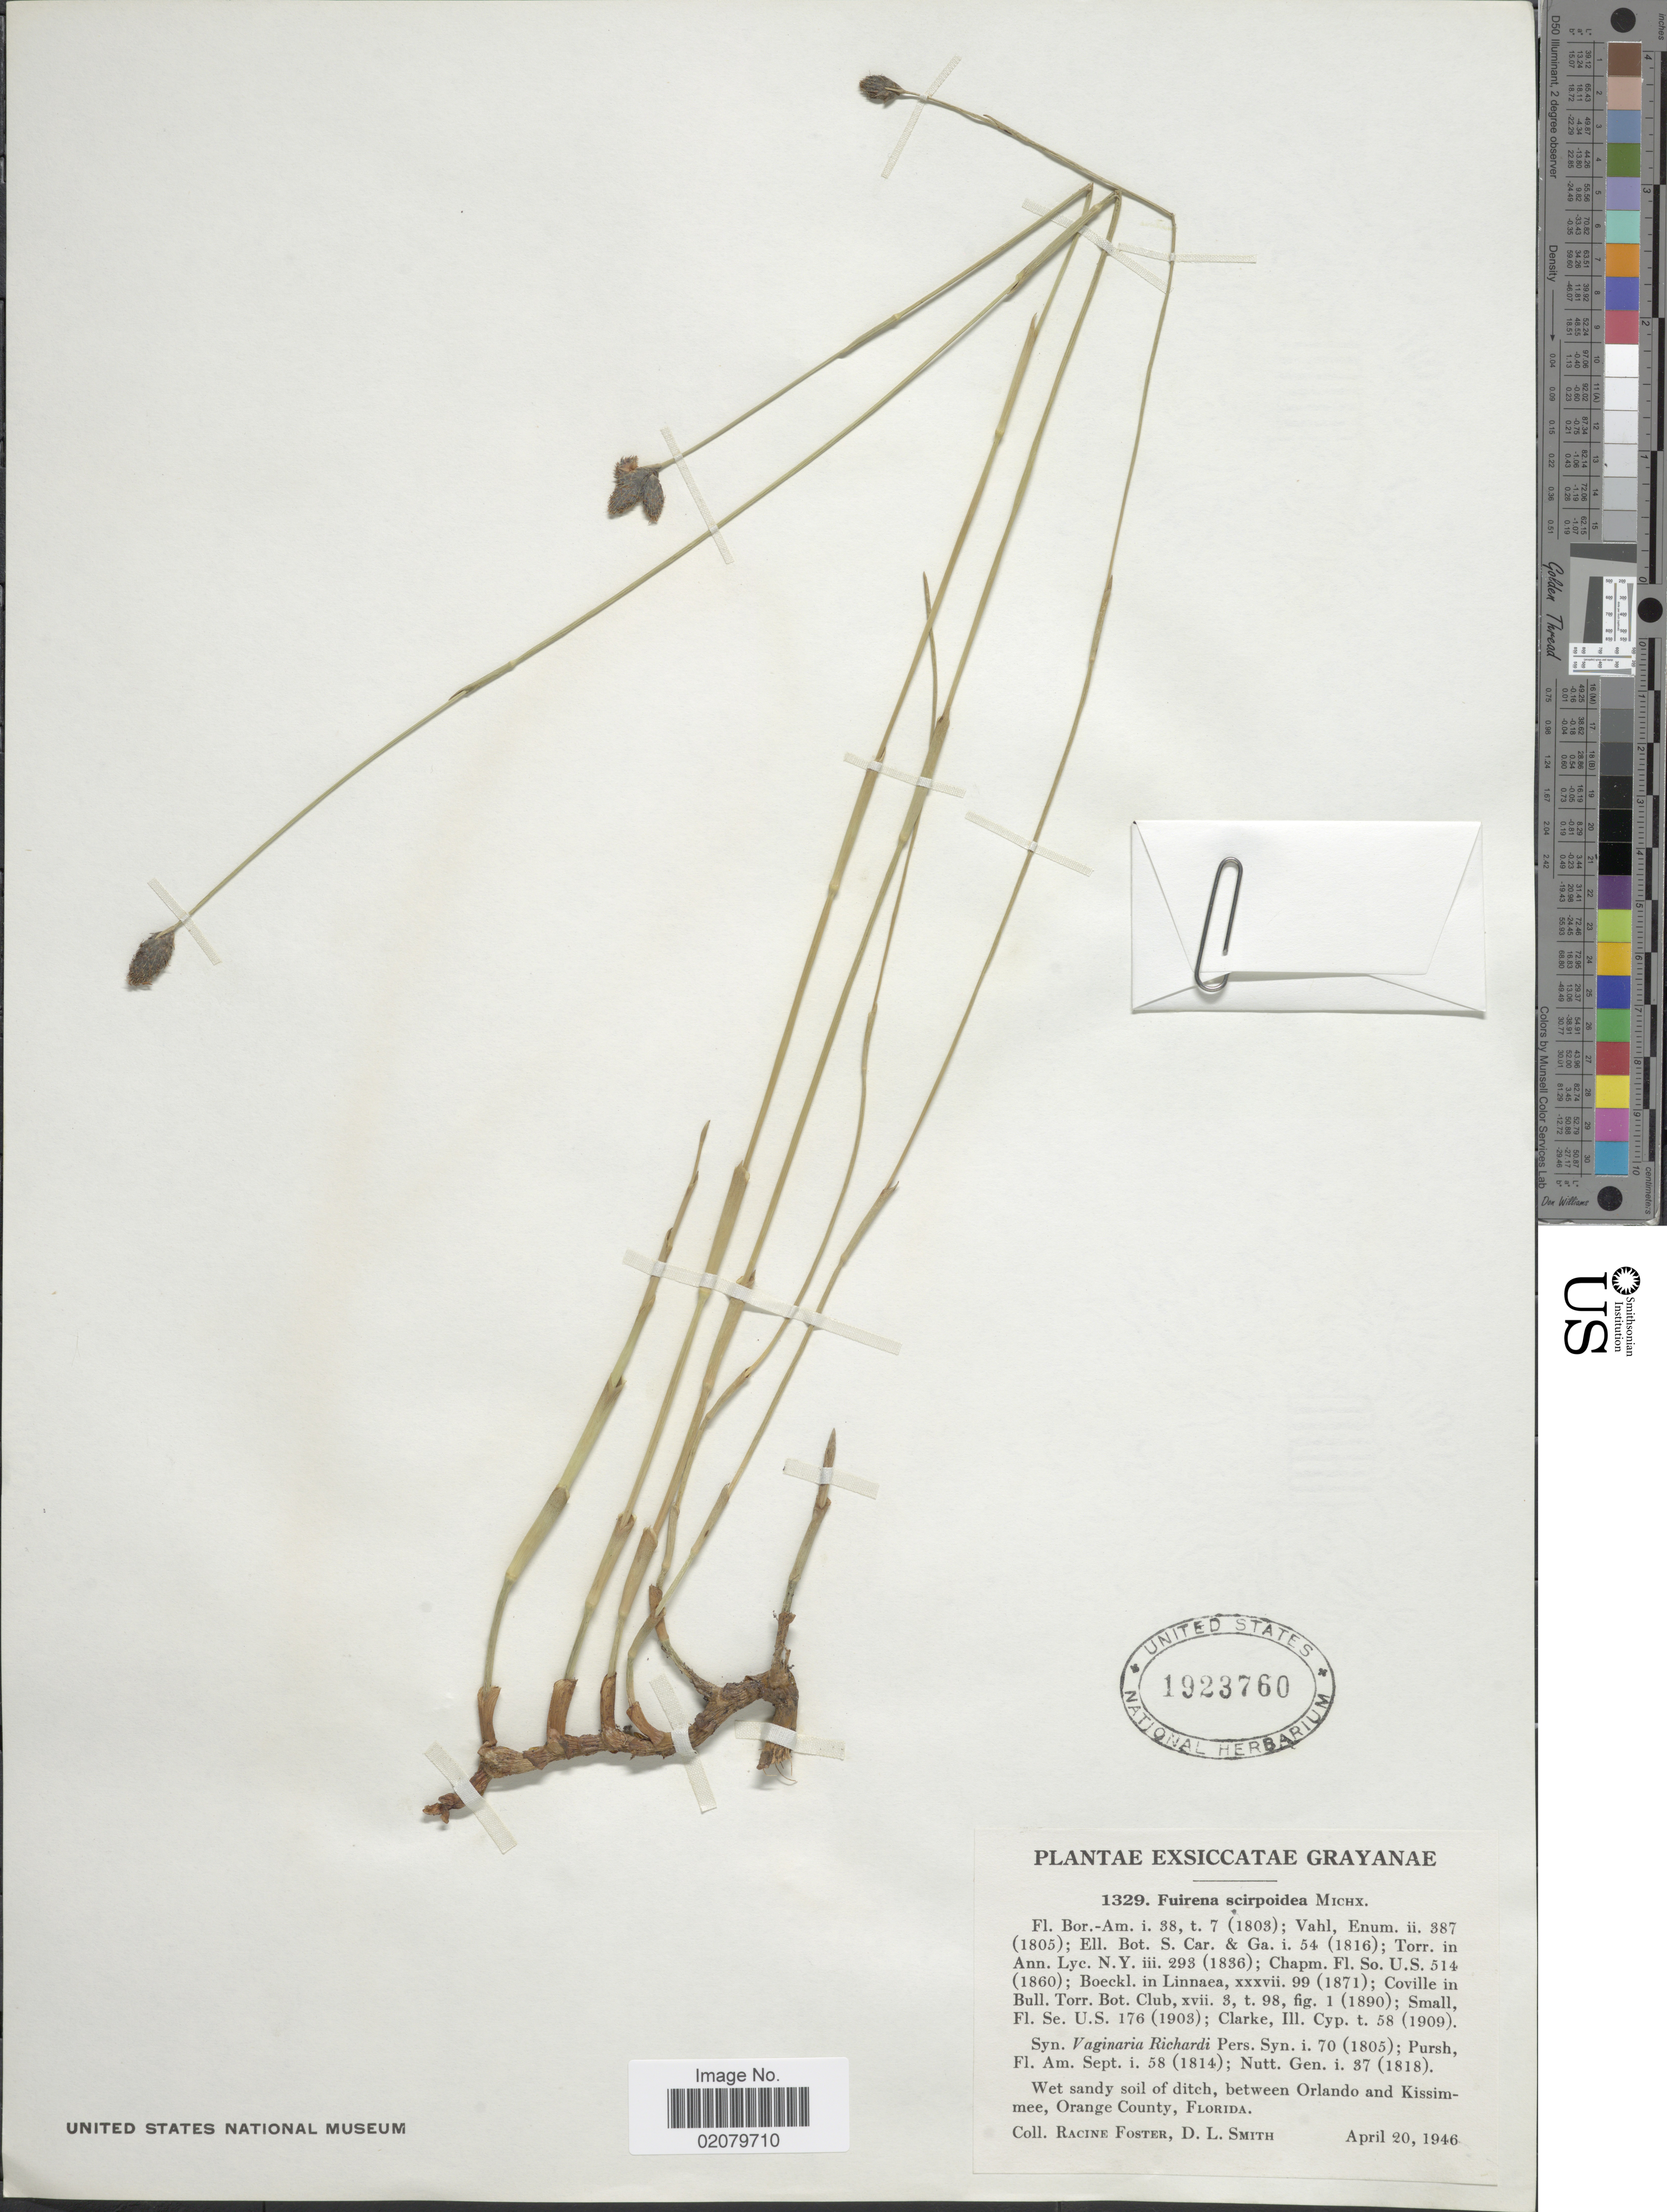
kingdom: Plantae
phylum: Tracheophyta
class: Liliopsida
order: Poales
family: Cyperaceae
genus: Fuirena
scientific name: Fuirena scirpoidea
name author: Michx.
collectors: R. Foster & D. L. Smith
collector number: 1329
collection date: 1946-04-20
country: United States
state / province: Florida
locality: Grayanae, between Orlando and Kissimmee, Orange County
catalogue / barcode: US 1923760